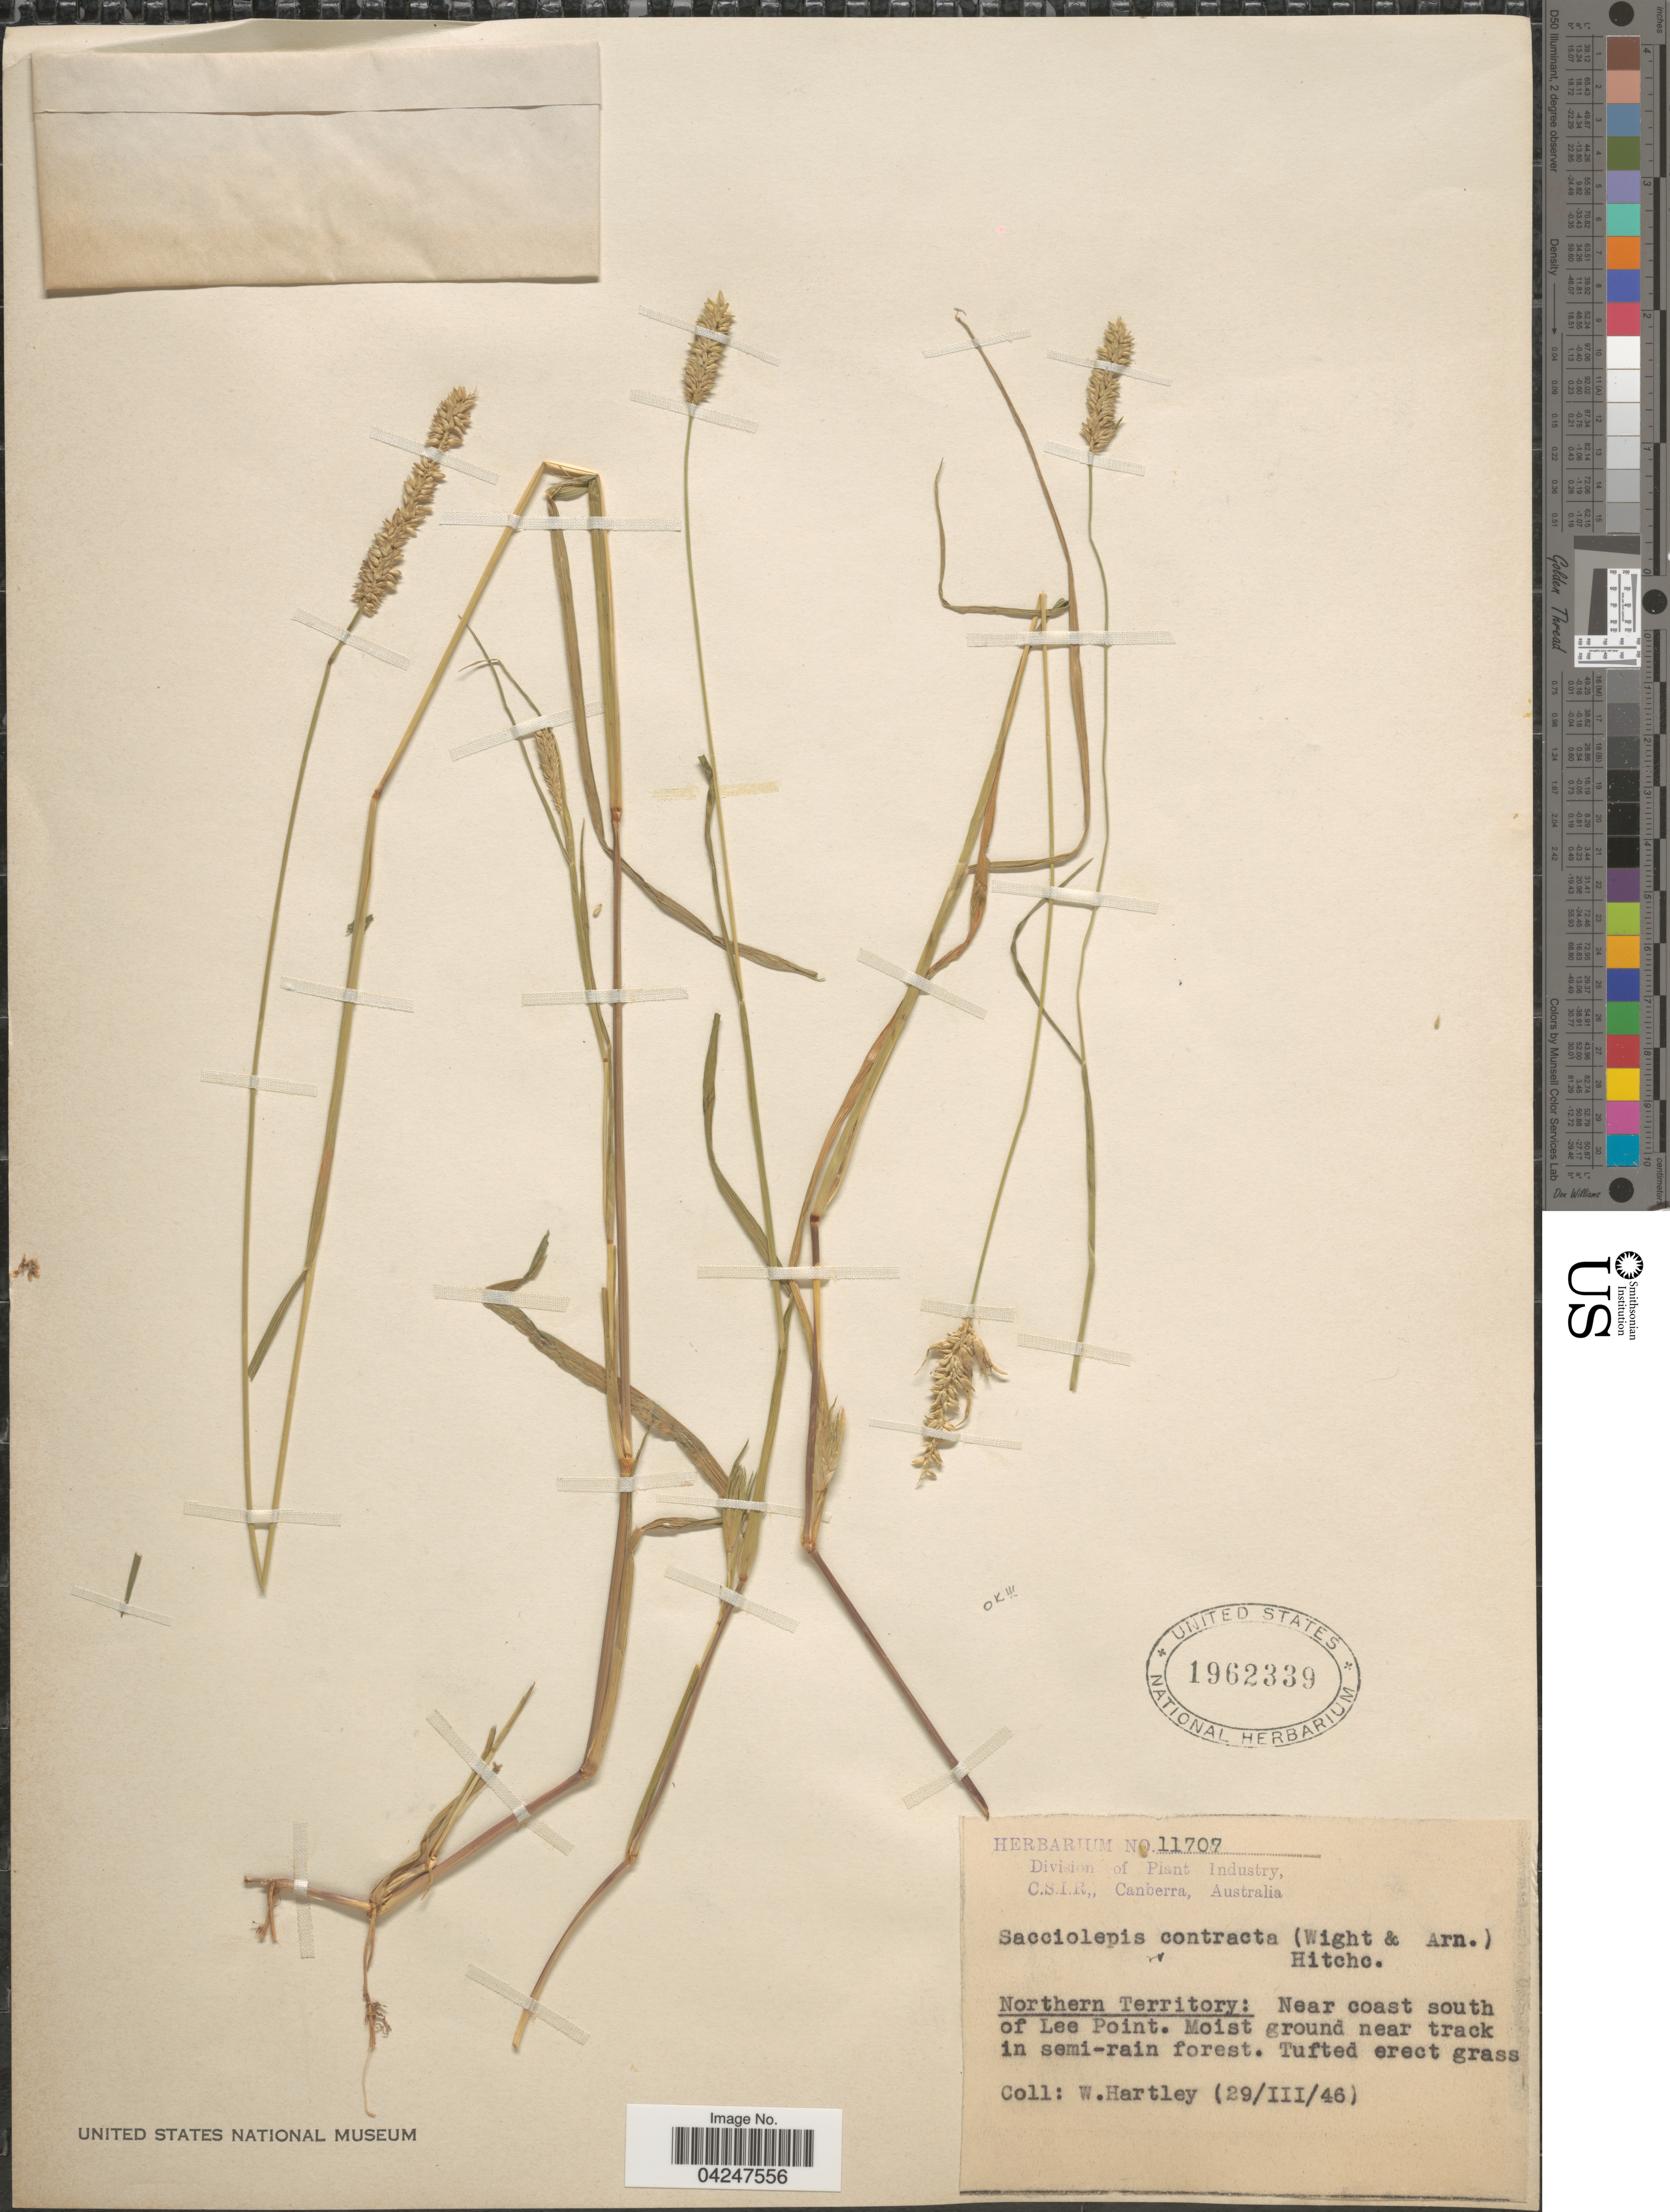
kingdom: Plantae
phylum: Tracheophyta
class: Liliopsida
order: Poales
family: Poaceae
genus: Sacciolepis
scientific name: Sacciolepis indica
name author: (L.) Chase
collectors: W. Hartley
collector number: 11707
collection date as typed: Transcribed d/m/y: 29/3/46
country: Australia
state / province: Northern Territory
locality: Near coast south of Lee Point.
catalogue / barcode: US 1962339